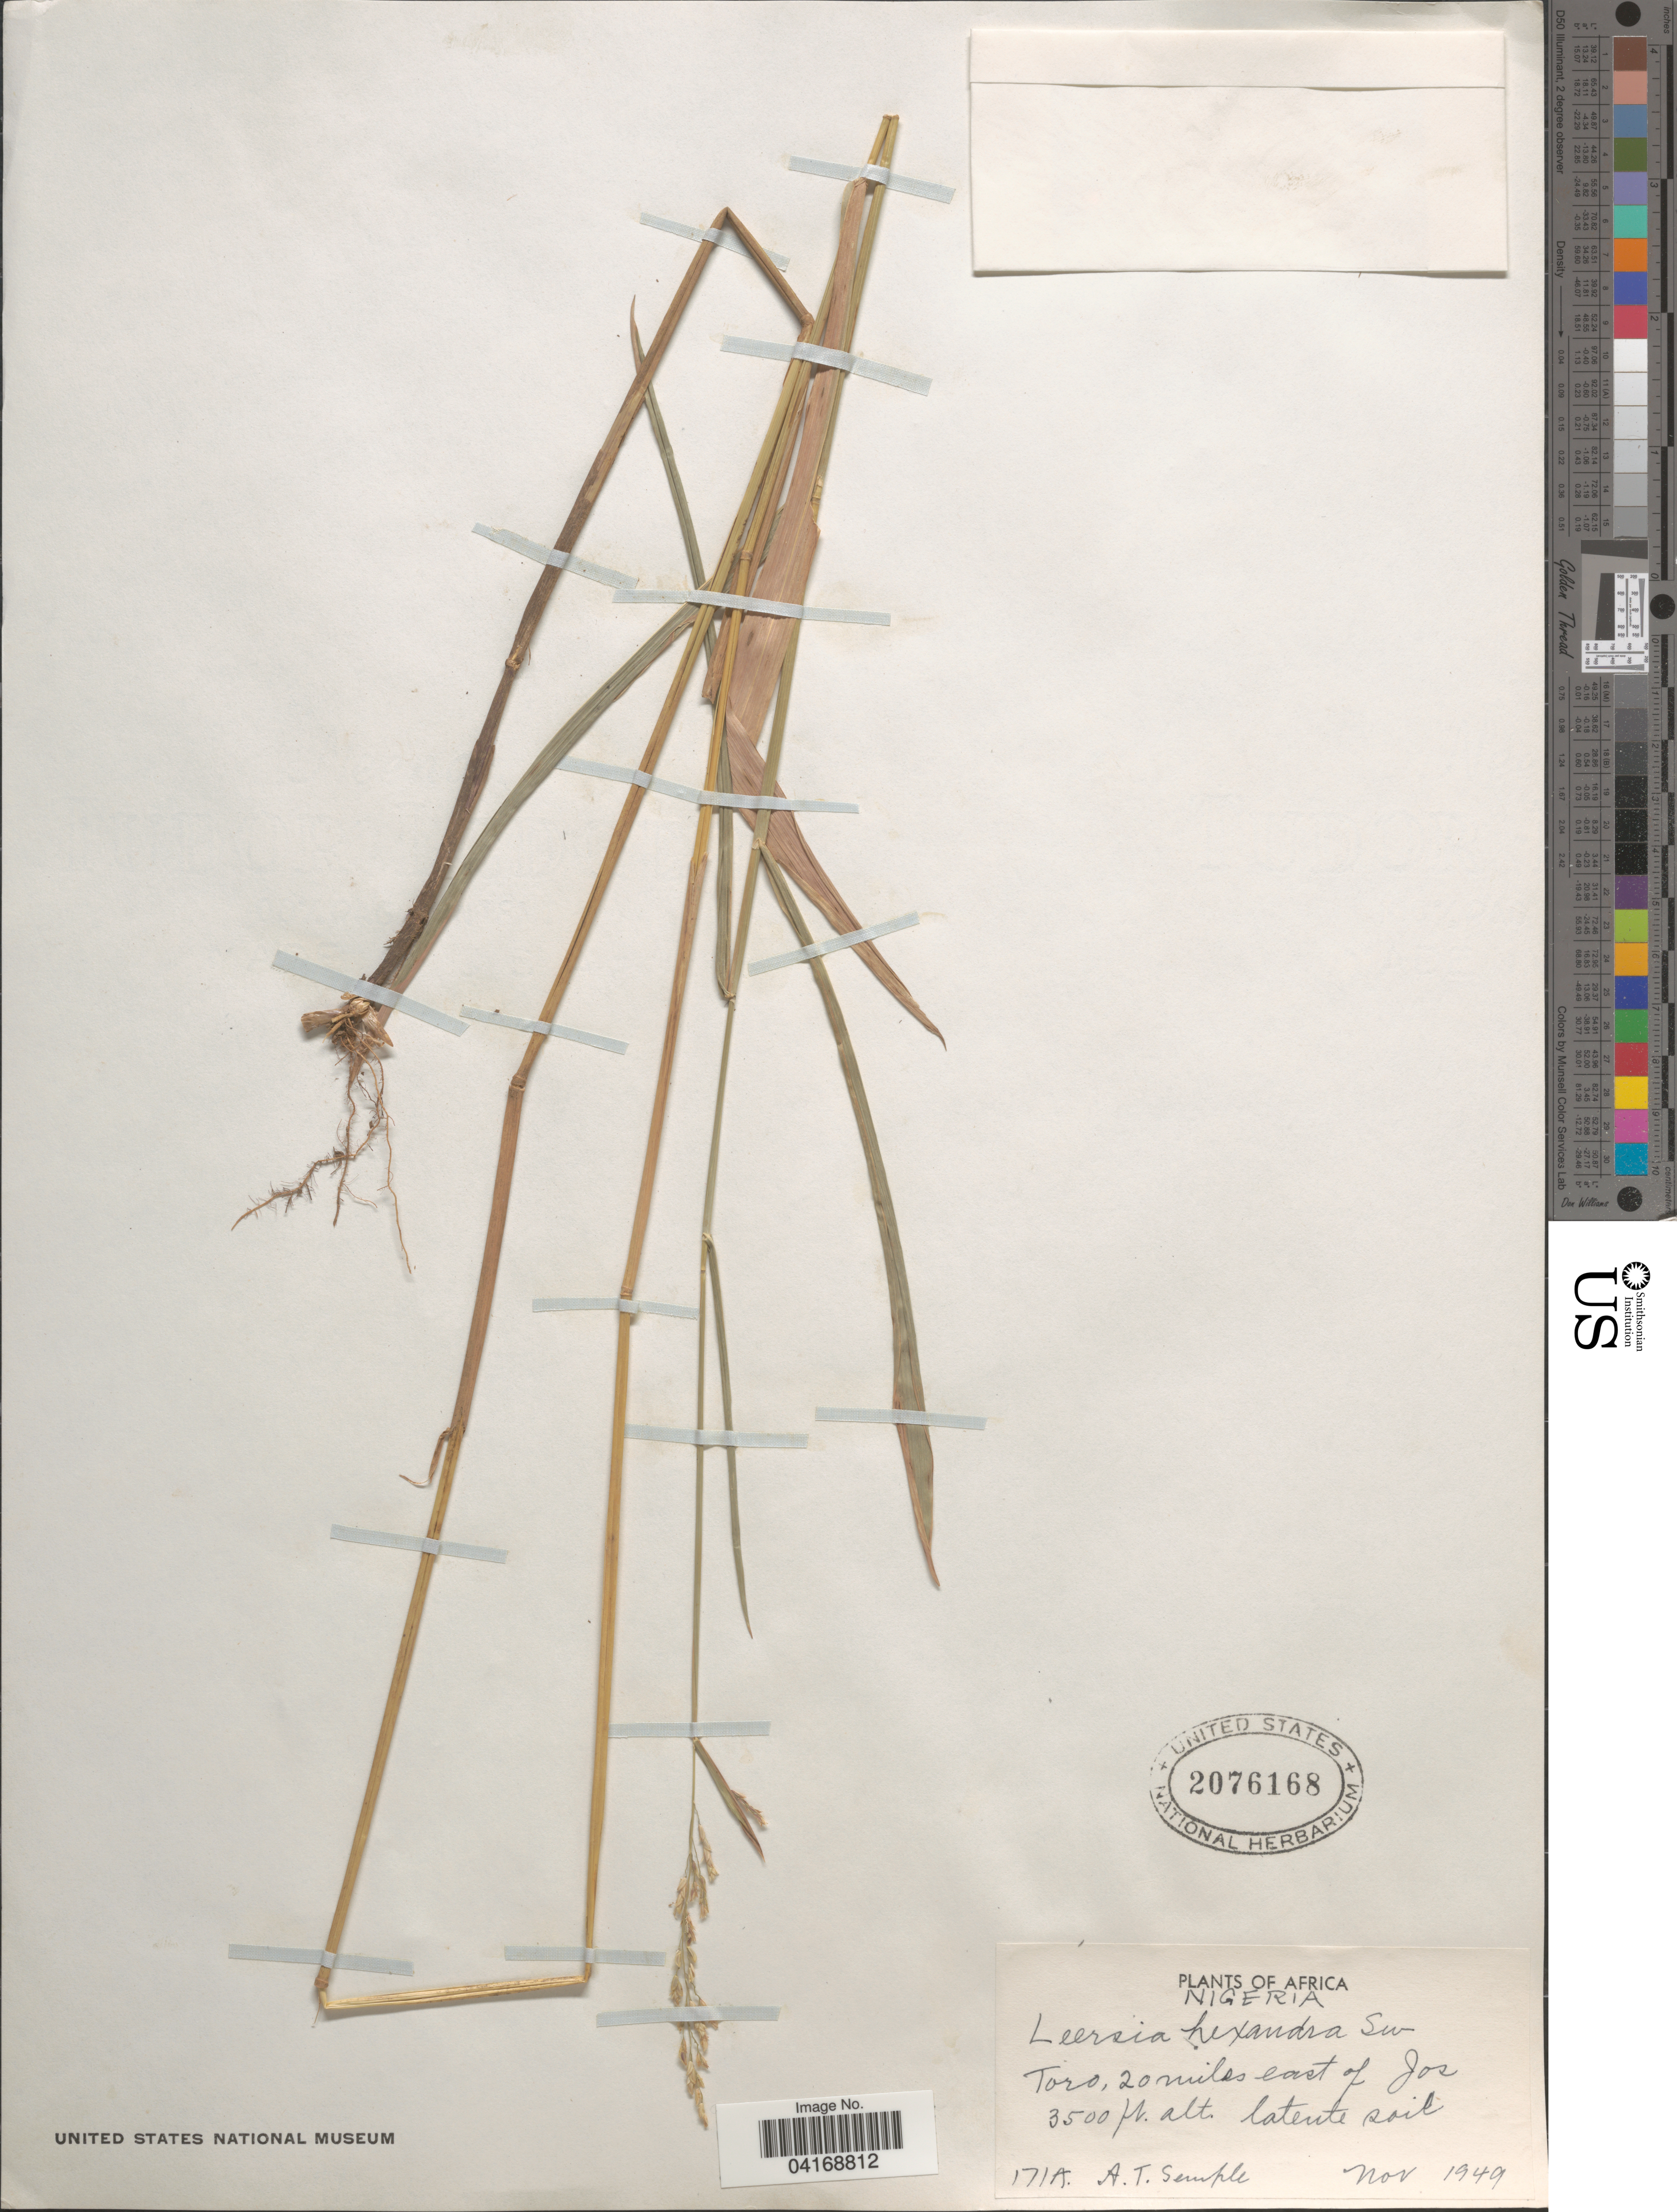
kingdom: Plantae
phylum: Tracheophyta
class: Liliopsida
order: Poales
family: Poaceae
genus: Leersia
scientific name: Leersia hexandra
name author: Sw.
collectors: A. Semple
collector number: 171a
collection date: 1949-11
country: Nigeria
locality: Toro, 20 miles east of Jos.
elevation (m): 1067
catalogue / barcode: US 2076168